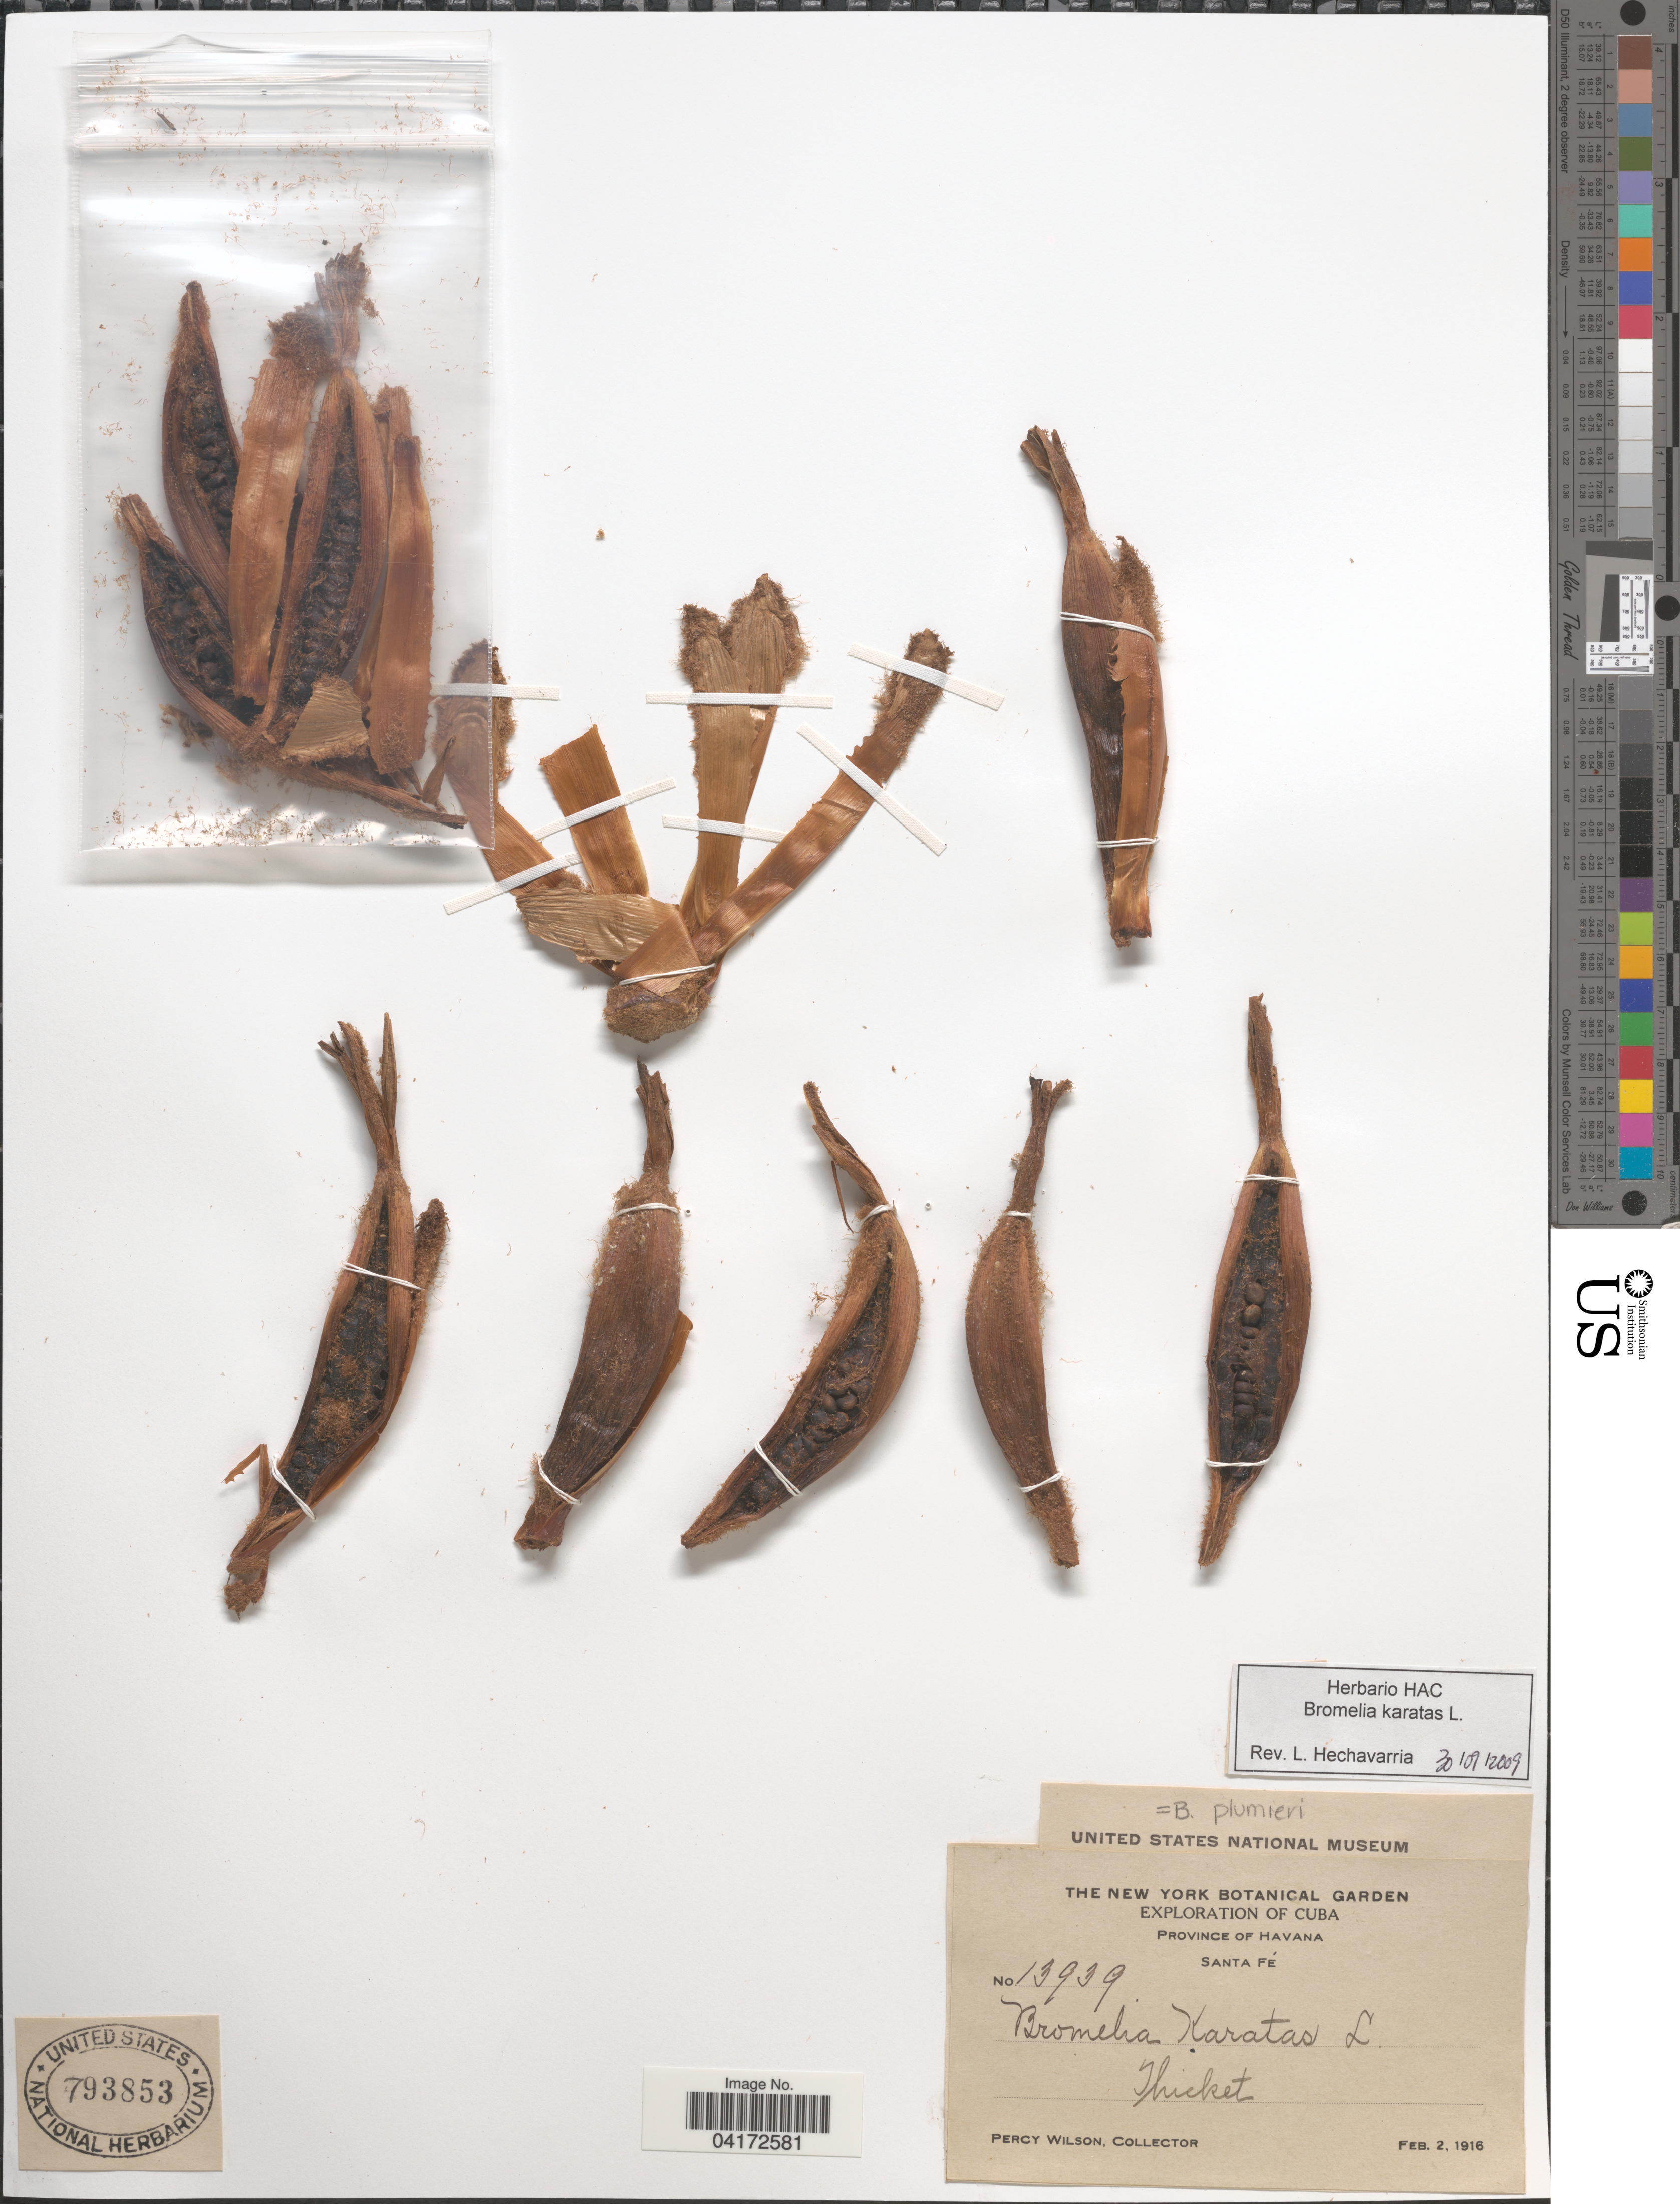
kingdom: Plantae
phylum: Tracheophyta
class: Liliopsida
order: Poales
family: Bromeliaceae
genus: Bromelia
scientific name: Bromelia karatas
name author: L.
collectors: P. Wilson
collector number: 13939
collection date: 1916-02-02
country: Cuba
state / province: La Habana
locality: Exploration of Cuba. Province of Havana. Santa Fé.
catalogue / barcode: US 793853